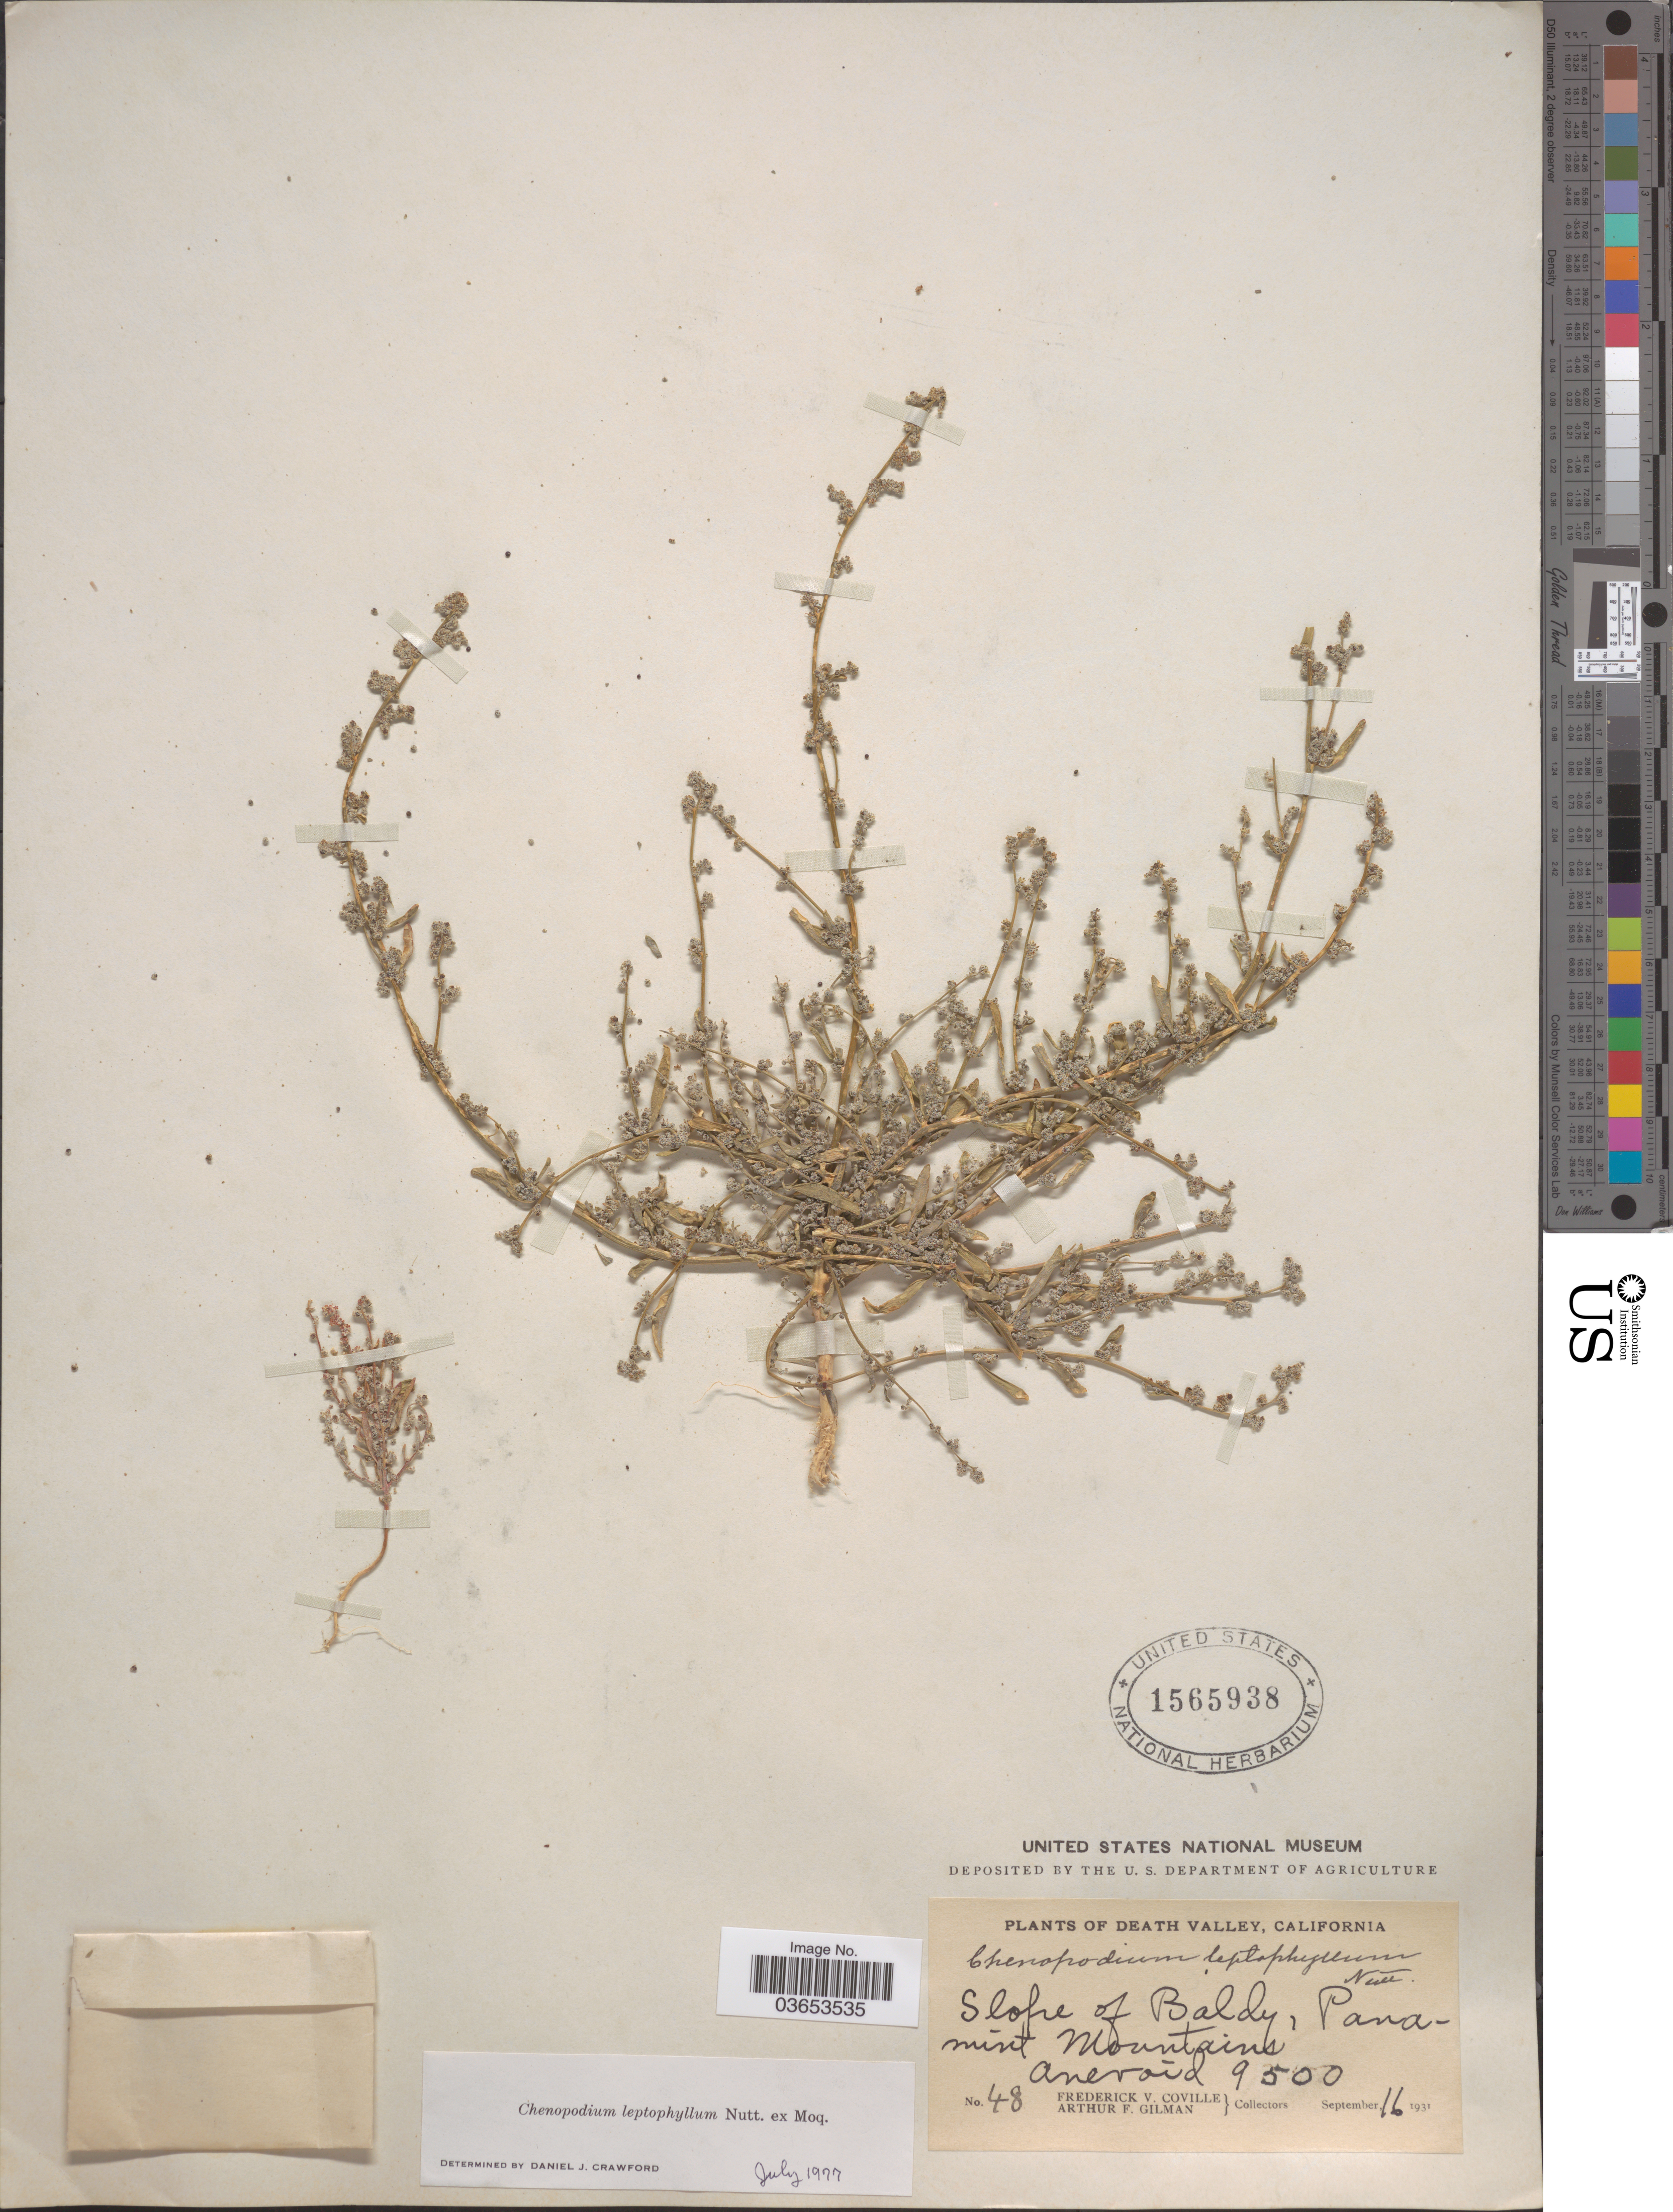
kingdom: Plantae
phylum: Tracheophyta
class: Magnoliopsida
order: Caryophyllales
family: Amaranthaceae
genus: Chenopodium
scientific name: Chenopodium leptophyllum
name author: (Moq.) Nutt. ex S. Watson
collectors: F. V. Coville & A. Gilman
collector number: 48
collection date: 1931-09-16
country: United States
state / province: California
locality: Death Valley. Slope of Baldy, Panamint Mountains.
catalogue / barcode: US 1565938